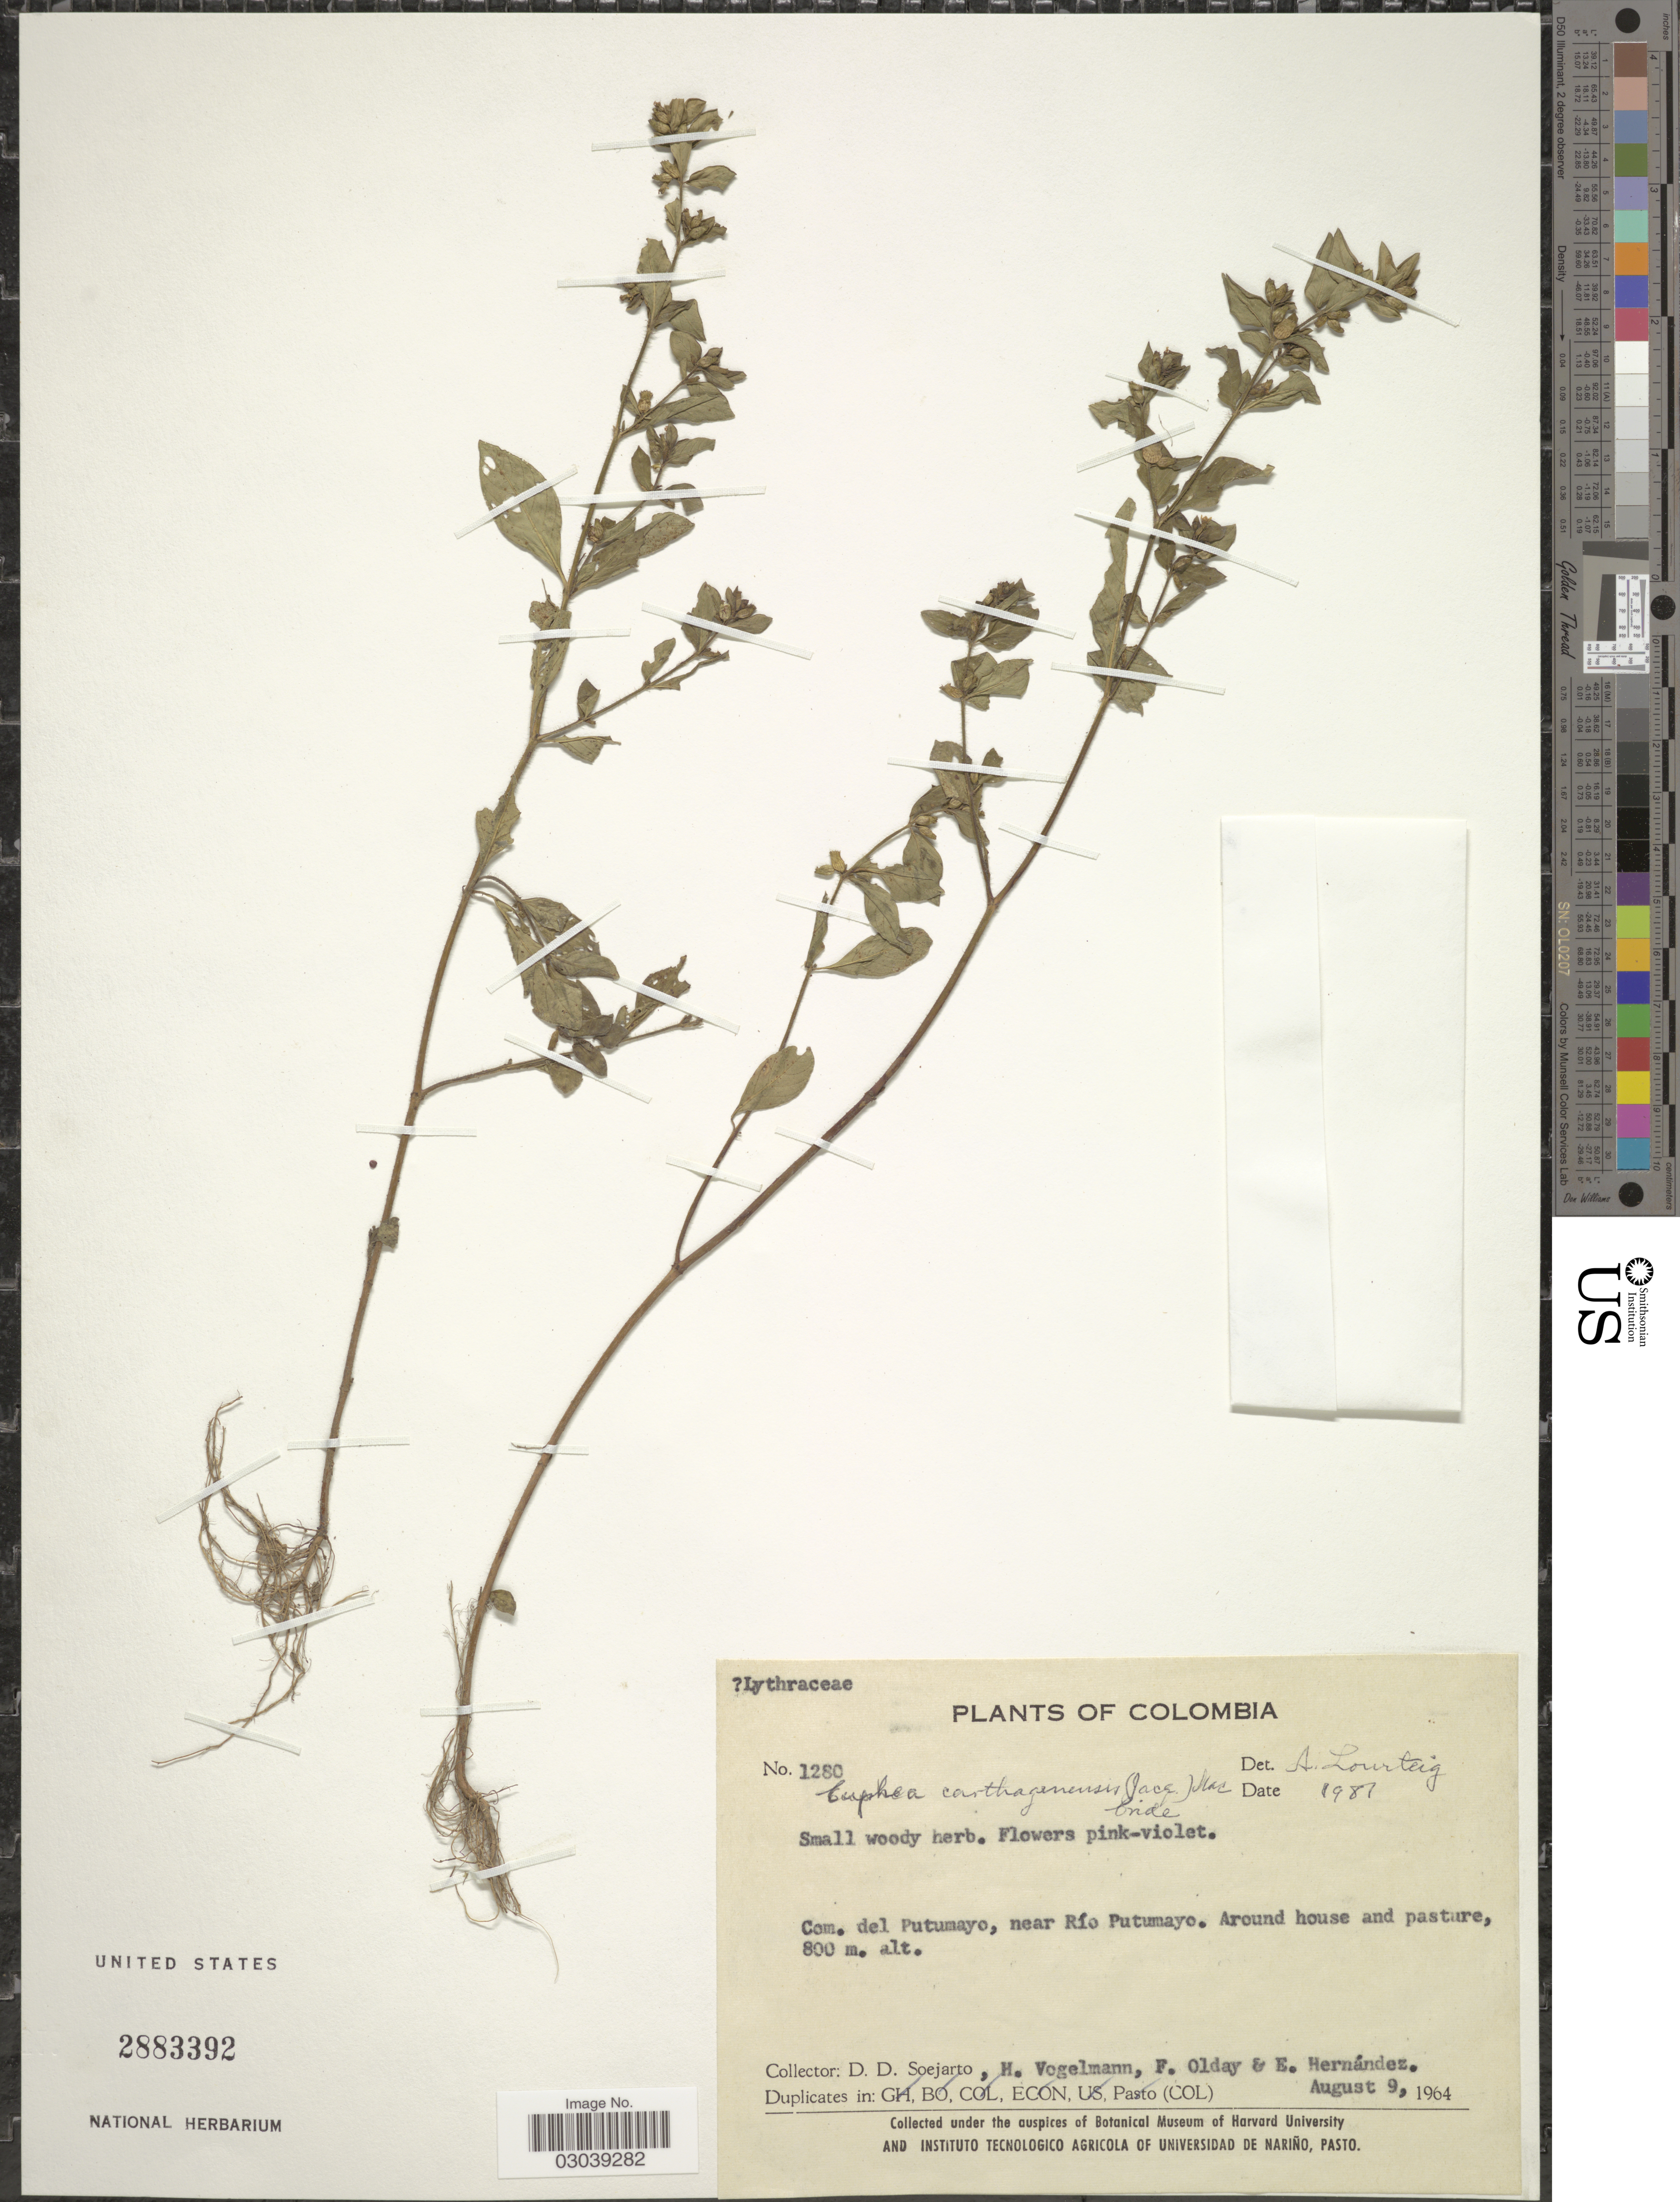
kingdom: Plantae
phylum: Tracheophyta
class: Magnoliopsida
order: Myrtales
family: Lythraceae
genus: Cuphea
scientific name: Cuphea carthagenensis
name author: (Jacq.) J.F. Macbr.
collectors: H. Vogelmann, F. Olday & E. Hernández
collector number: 1280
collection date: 1964-08-09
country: Colombia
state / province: Putumayo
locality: Com. del Putumayo, near Río Putumayo. Around house and pasture.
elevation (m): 800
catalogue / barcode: US 2883392